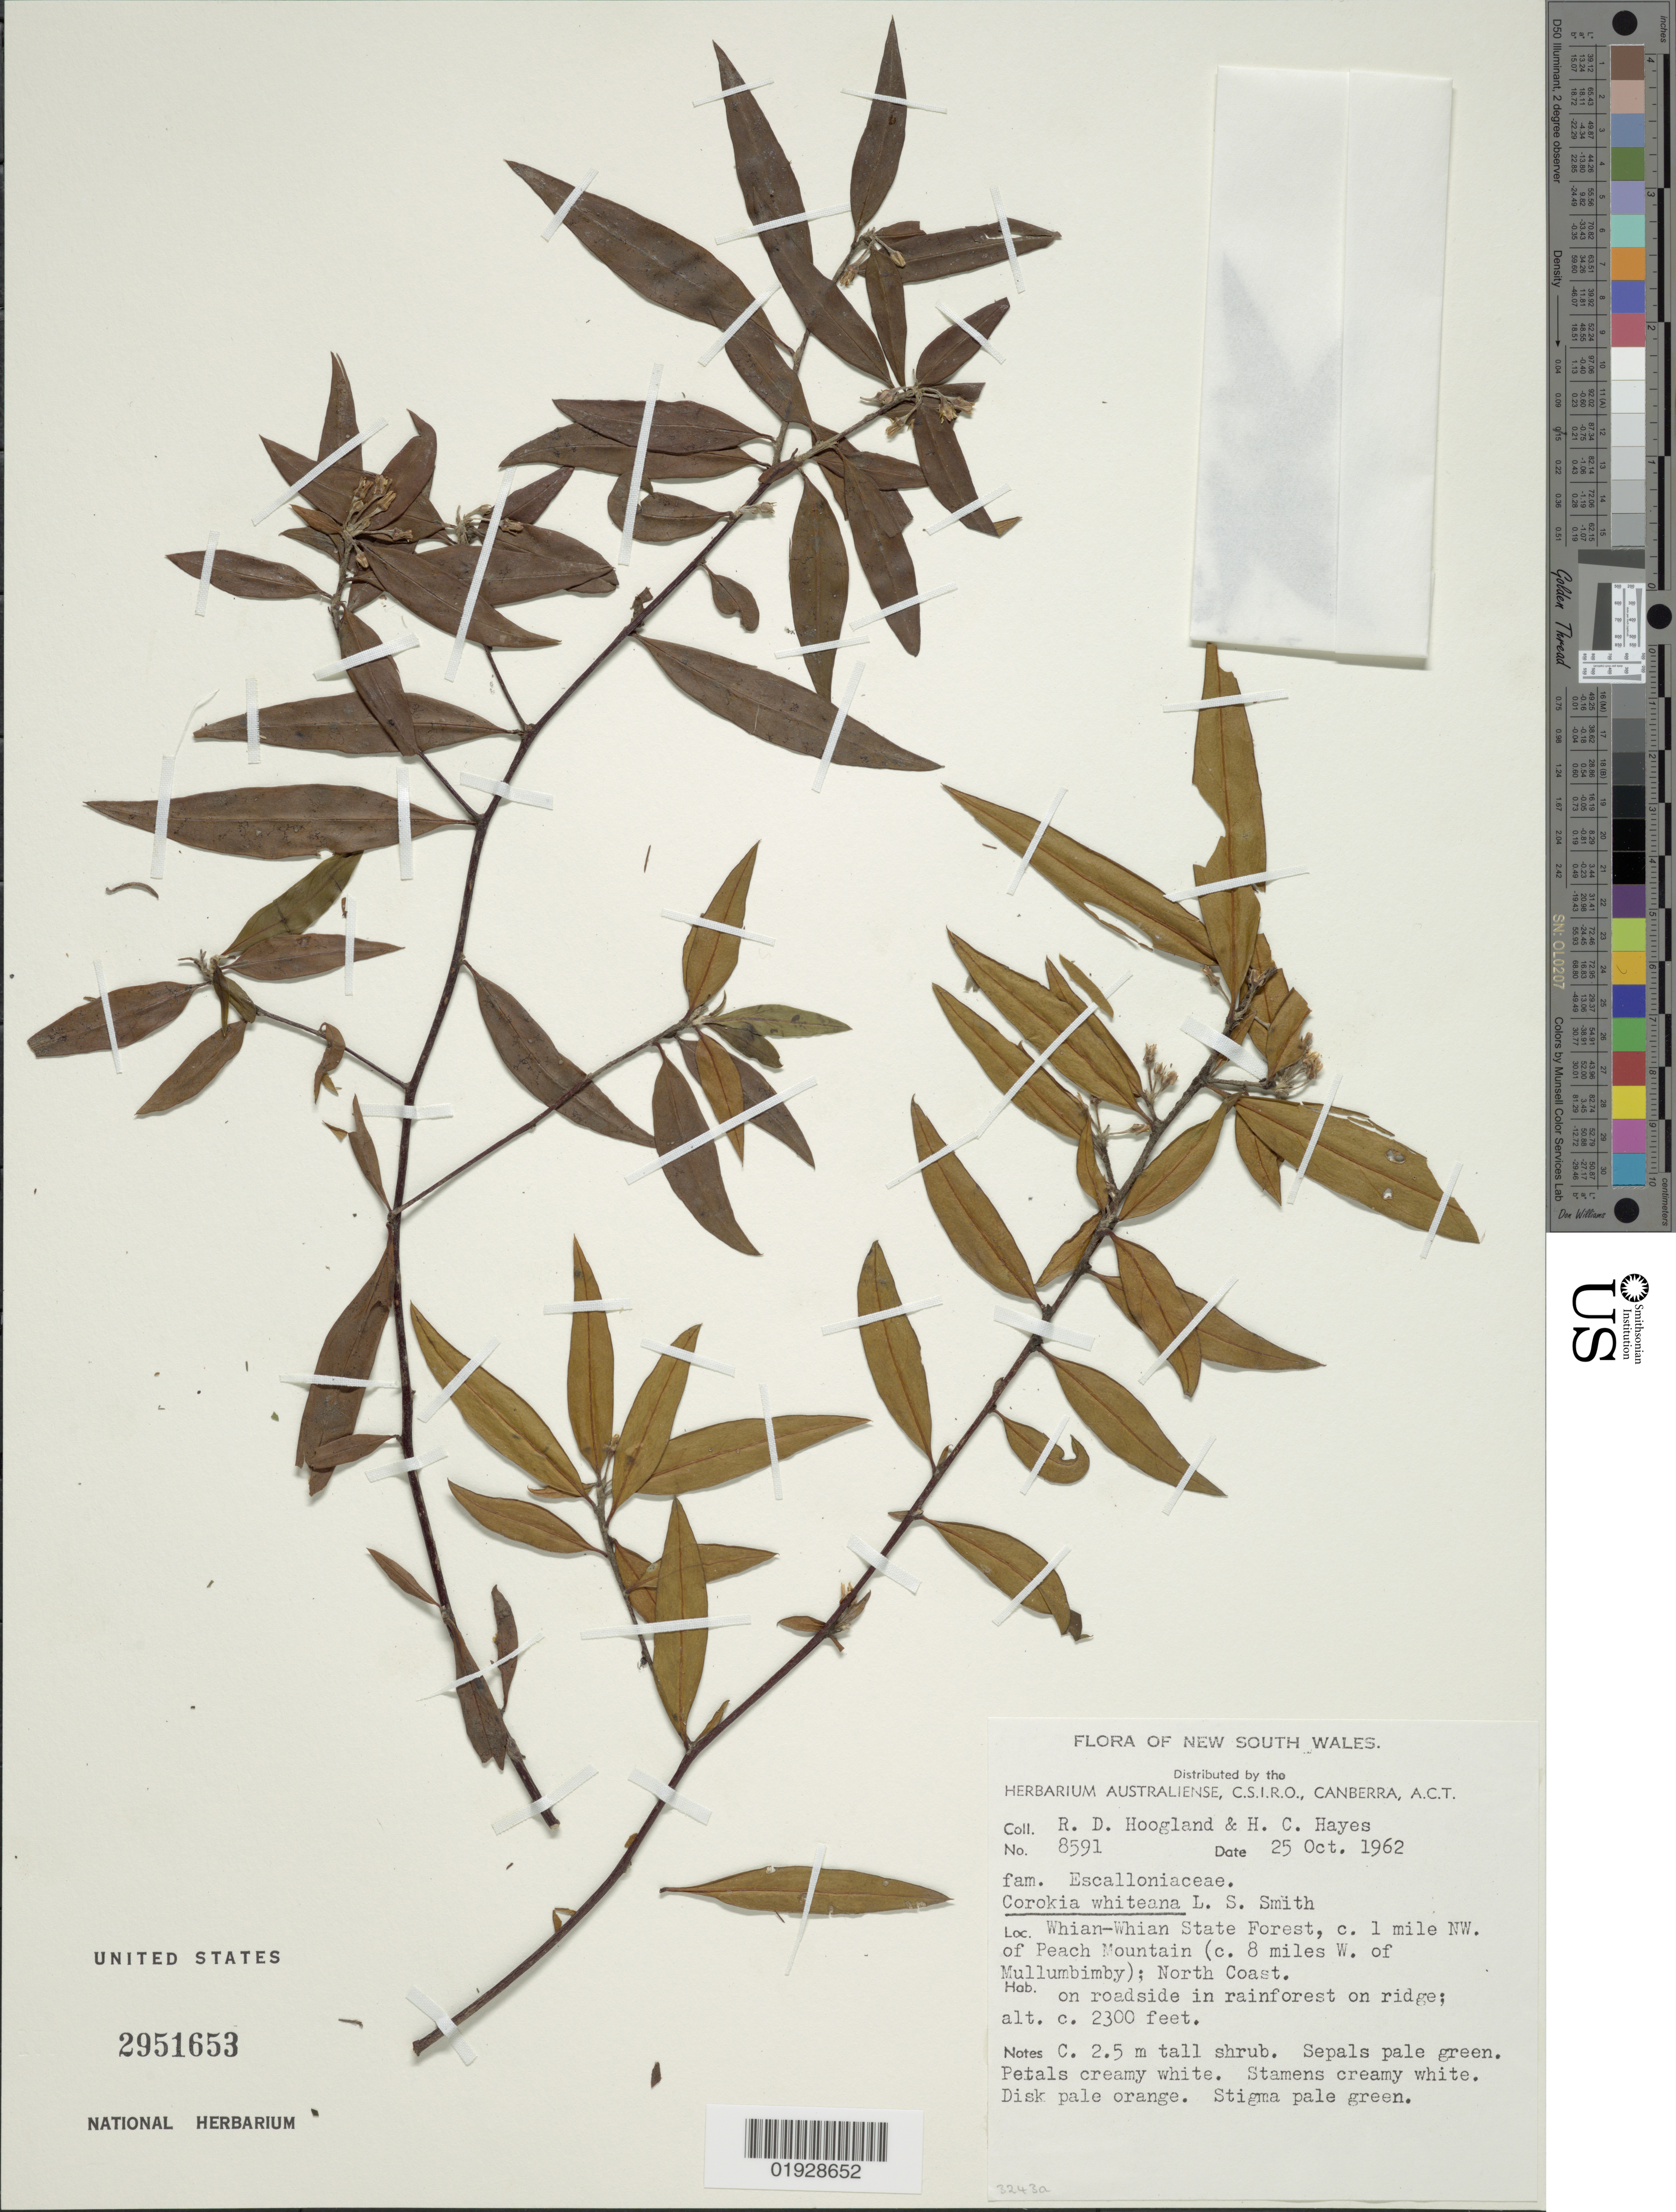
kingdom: Plantae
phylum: Tracheophyta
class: Magnoliopsida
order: Asterales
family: Argophyllaceae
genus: Corokia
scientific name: Corokia whiteana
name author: L.S. Sm.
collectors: R. D. Hoogland & H. C. Hayes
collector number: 8591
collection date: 1962-10-25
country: Australia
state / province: New South Wales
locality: Whian-Whian State Forest, c. 1 mile NW. of Peach Mountain (c. 8 miles W. of Mullumbimby); North Coast.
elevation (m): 701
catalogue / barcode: US 2951653